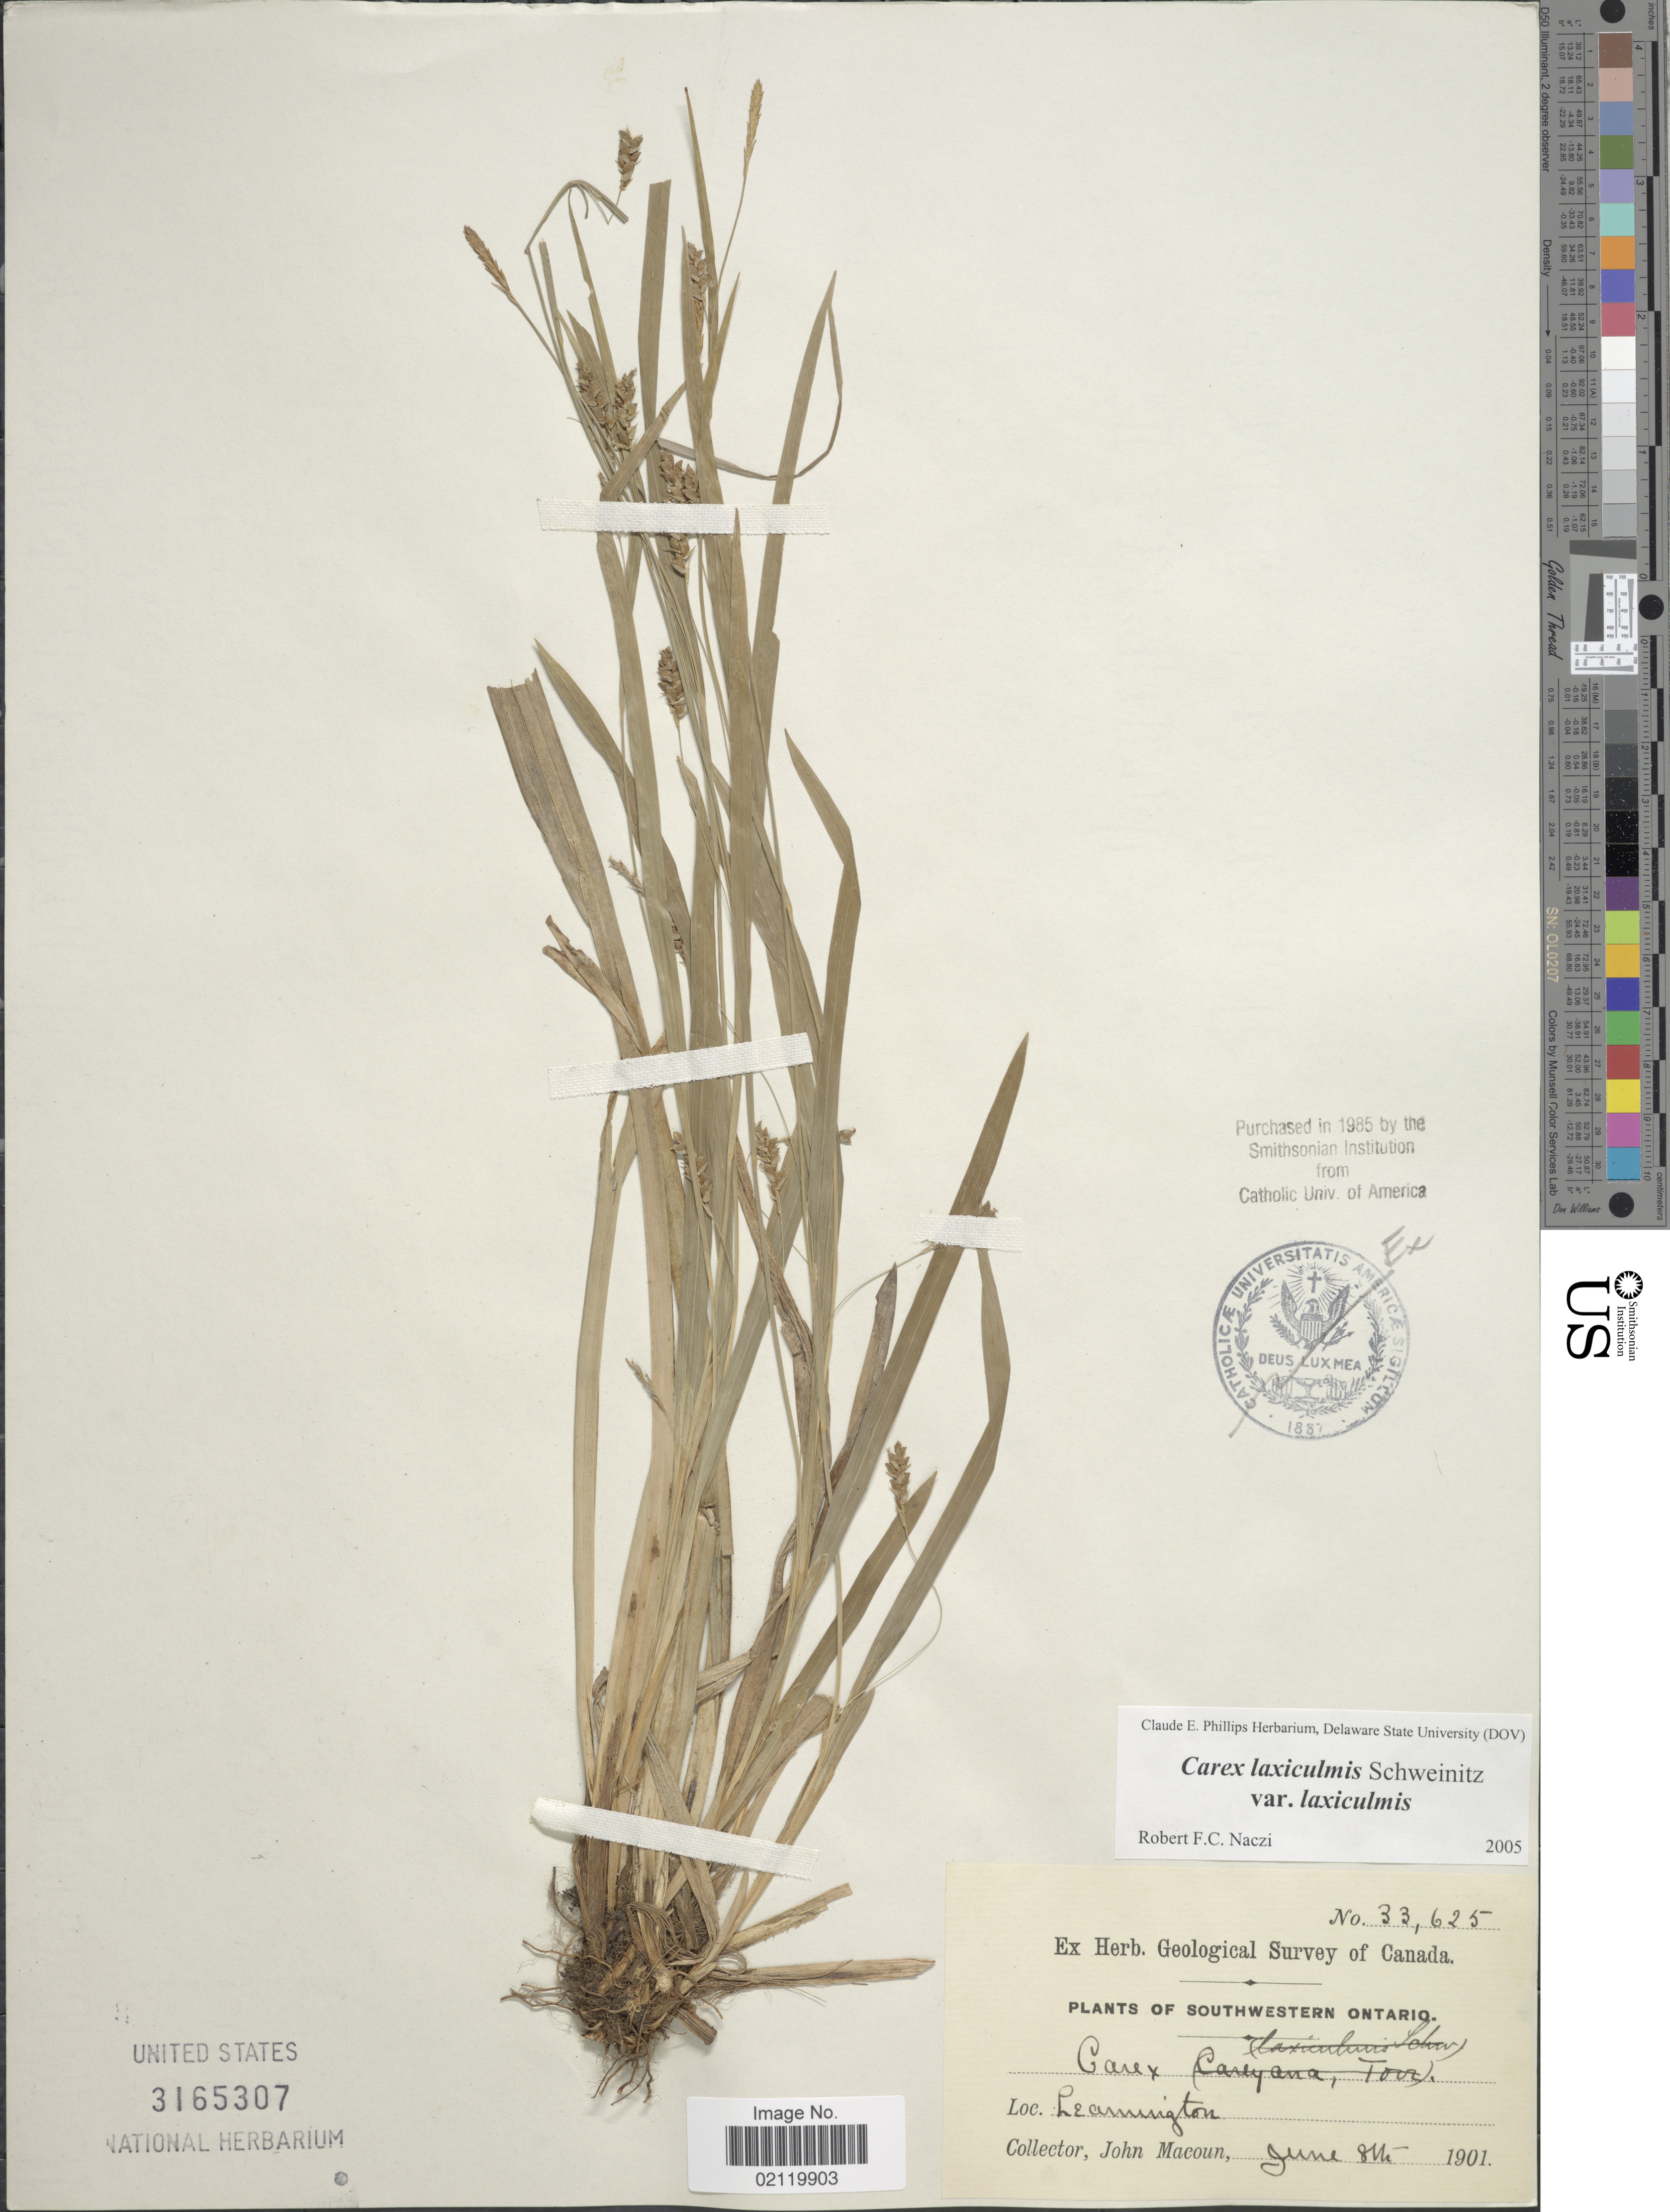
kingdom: Plantae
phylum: Tracheophyta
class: Liliopsida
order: Poales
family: Cyperaceae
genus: Carex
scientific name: Carex laxiculmis var. laxiculmis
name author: Schwein.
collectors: J. Macoun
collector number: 33625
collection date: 1901-06-08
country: Canada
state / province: Ontario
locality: Southwestern Ontario. Leamington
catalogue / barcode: US 3165307